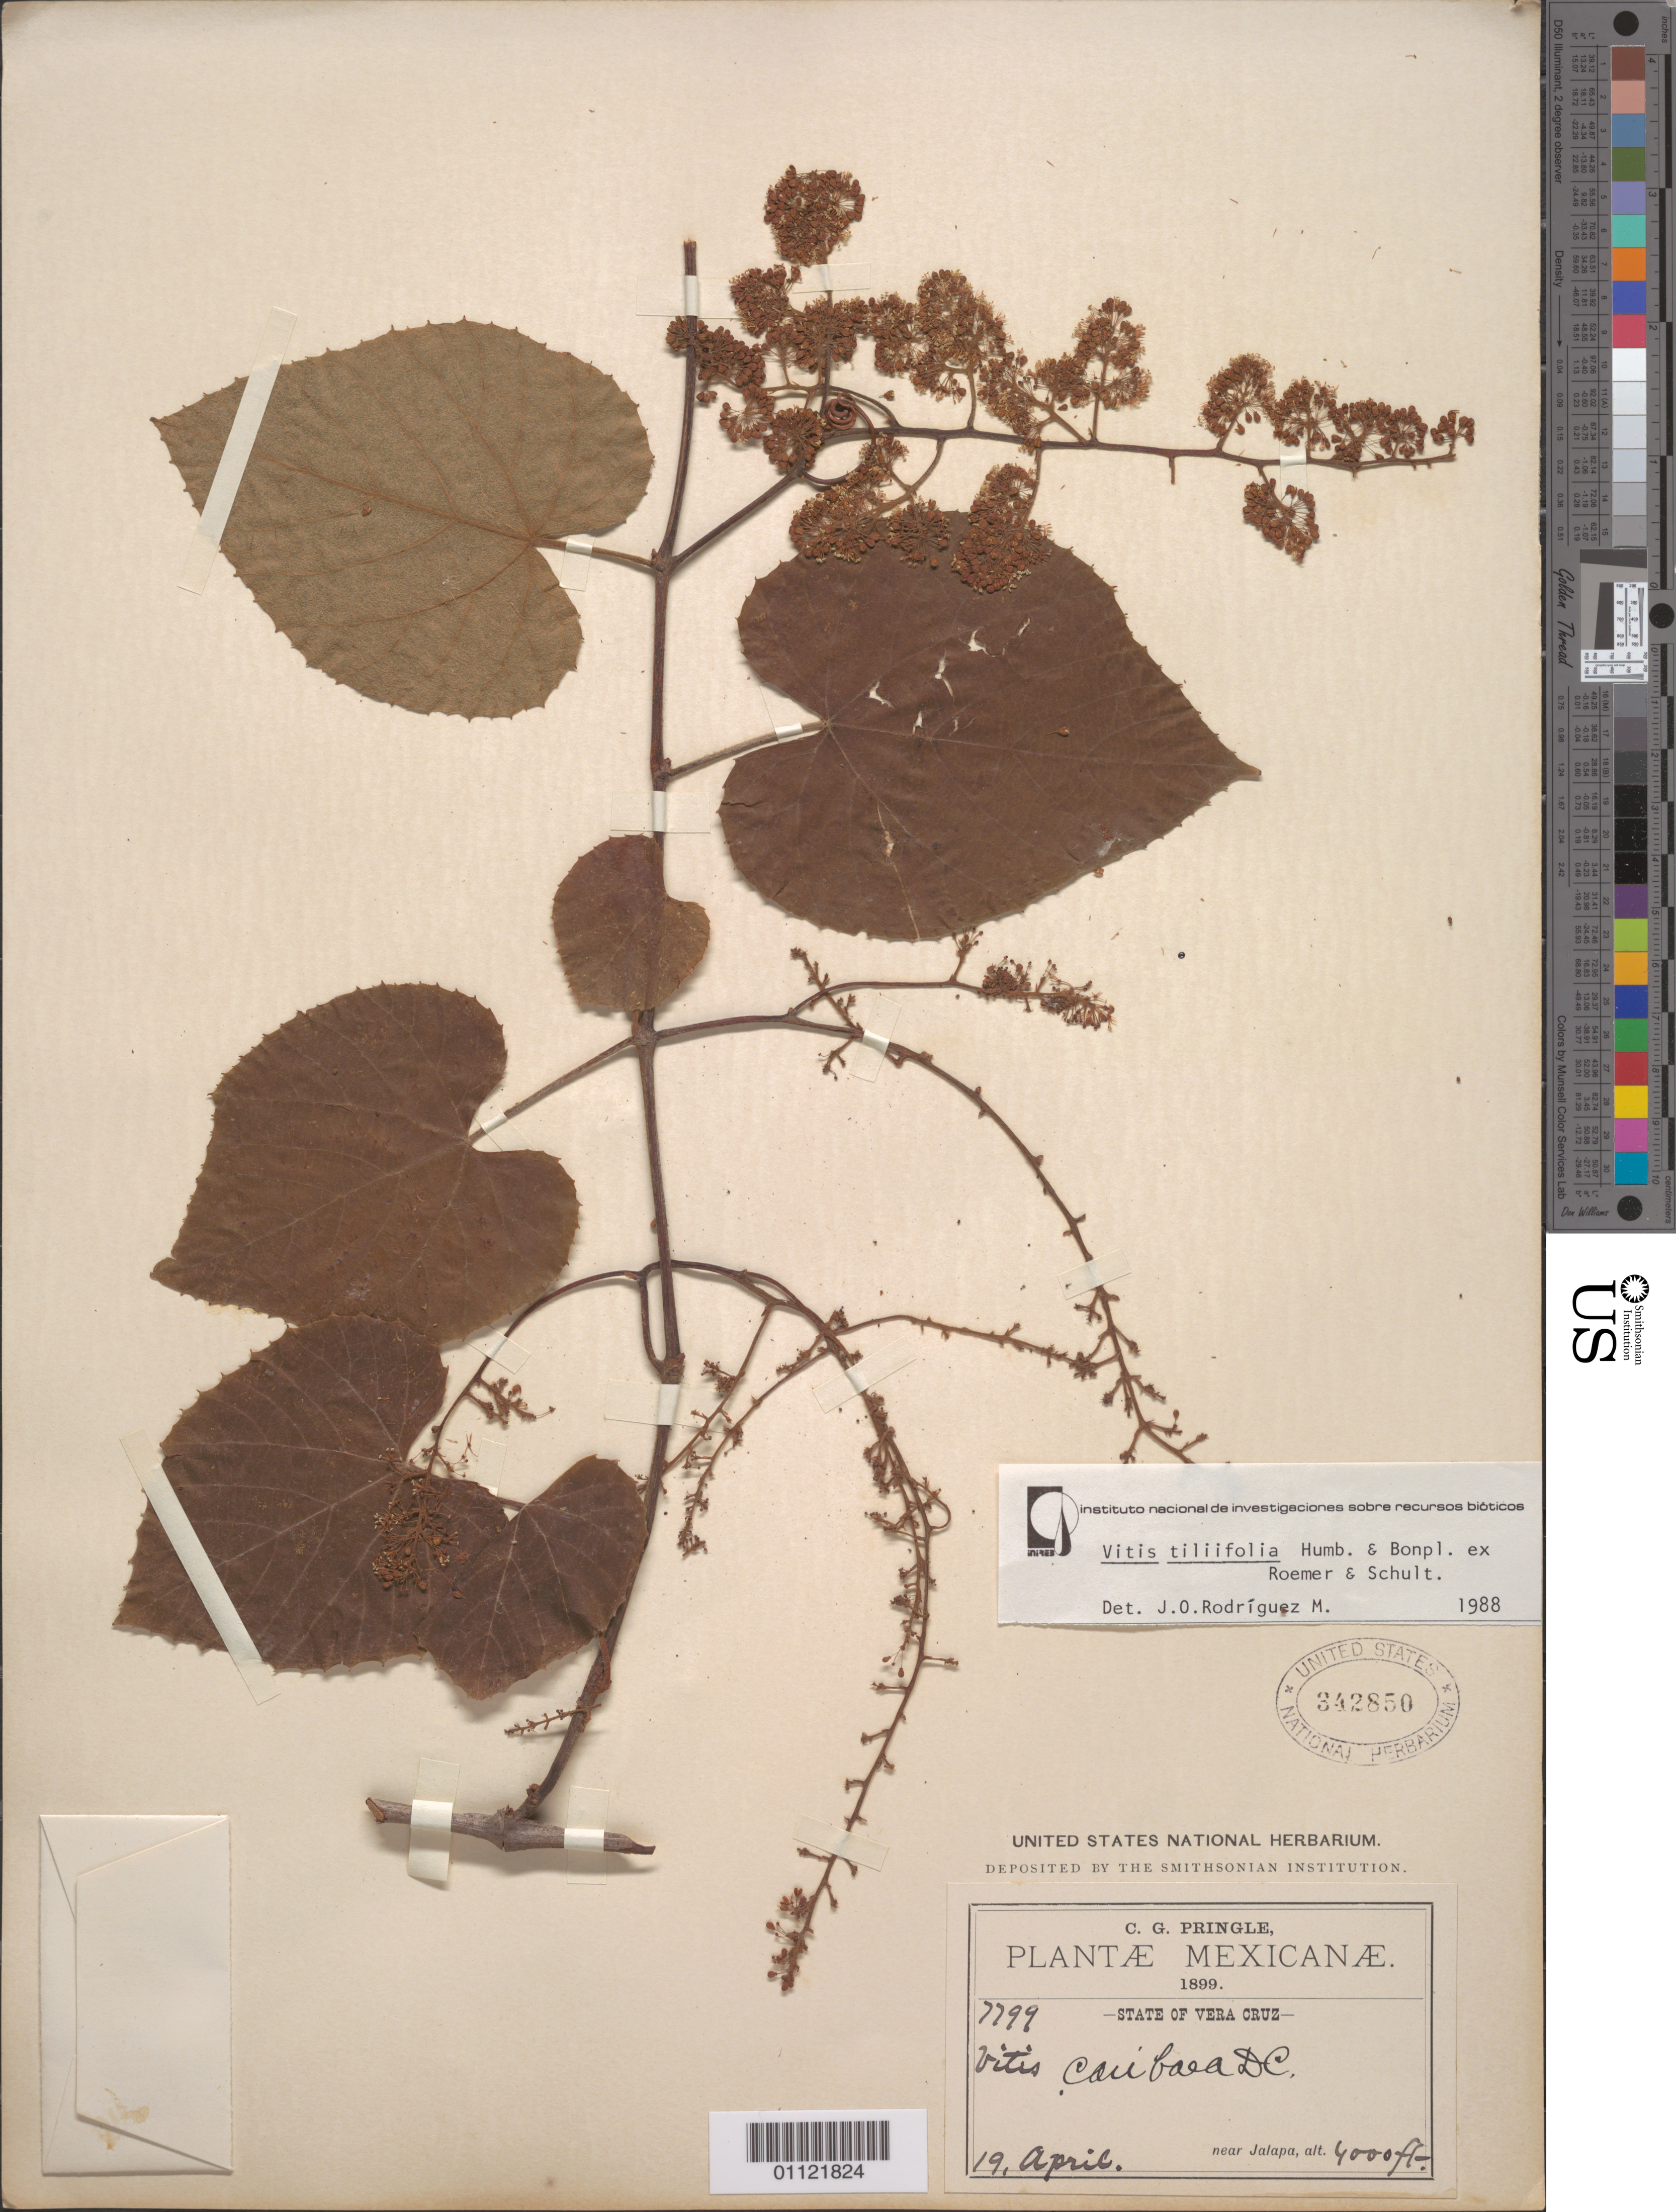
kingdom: Plantae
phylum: Tracheophyta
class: Magnoliopsida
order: Vitales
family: Vitaceae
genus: Vitis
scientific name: Vitis tiliifolia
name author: Humb. & Bonpl. ex Schult.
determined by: Rodriguez M., J. O.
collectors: C. G. Pringle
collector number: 7799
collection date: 1899-04-19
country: Mexico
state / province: Veracruz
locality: near Jalapa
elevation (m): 1219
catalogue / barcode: US 342850